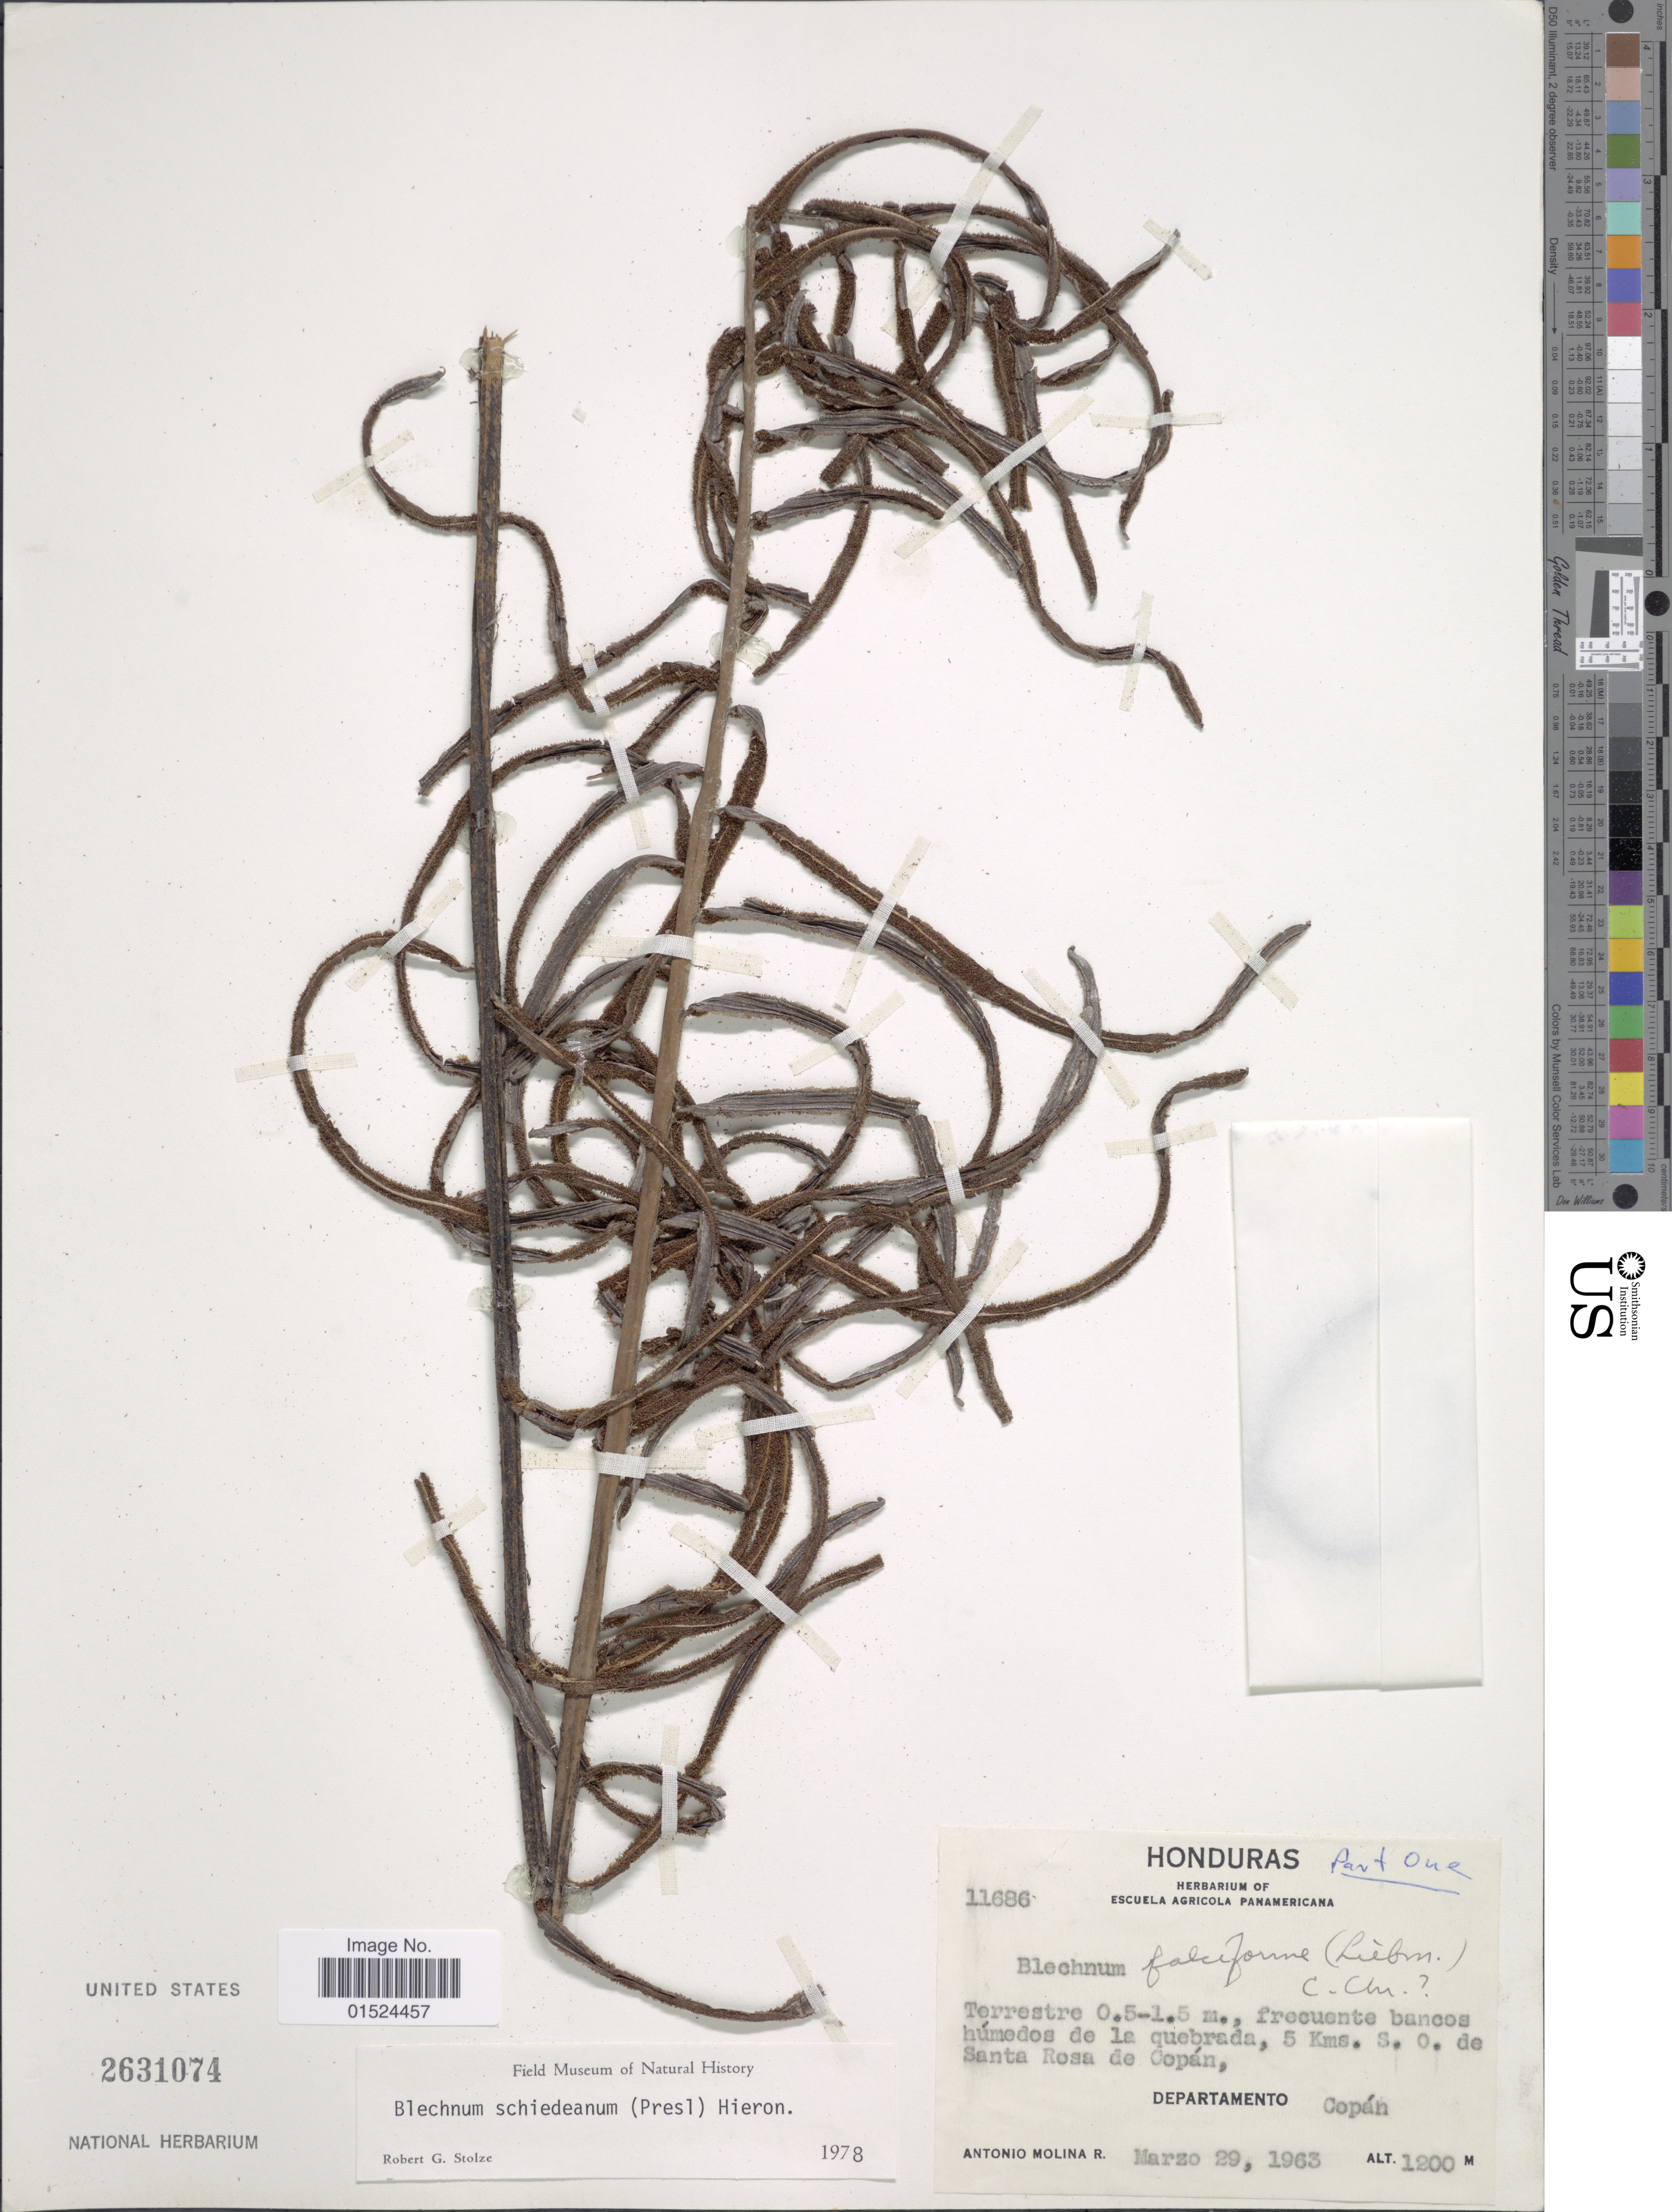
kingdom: Plantae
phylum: Tracheophyta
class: Polypodiopsida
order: Polypodiales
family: Blechnaceae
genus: Blechnum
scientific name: Blechnum schiedeanum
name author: (Schltdl. ex C. Presl) Hieron.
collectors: A. Molina R.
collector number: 11686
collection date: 1963-03-29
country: Honduras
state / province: Copán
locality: Terrestre 0.5-1.5 m., frecuente bancos húmedos de la quebrada, 6 Kms. S. O. de Santa Rosa de Copán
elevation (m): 1200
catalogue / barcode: US 2631074